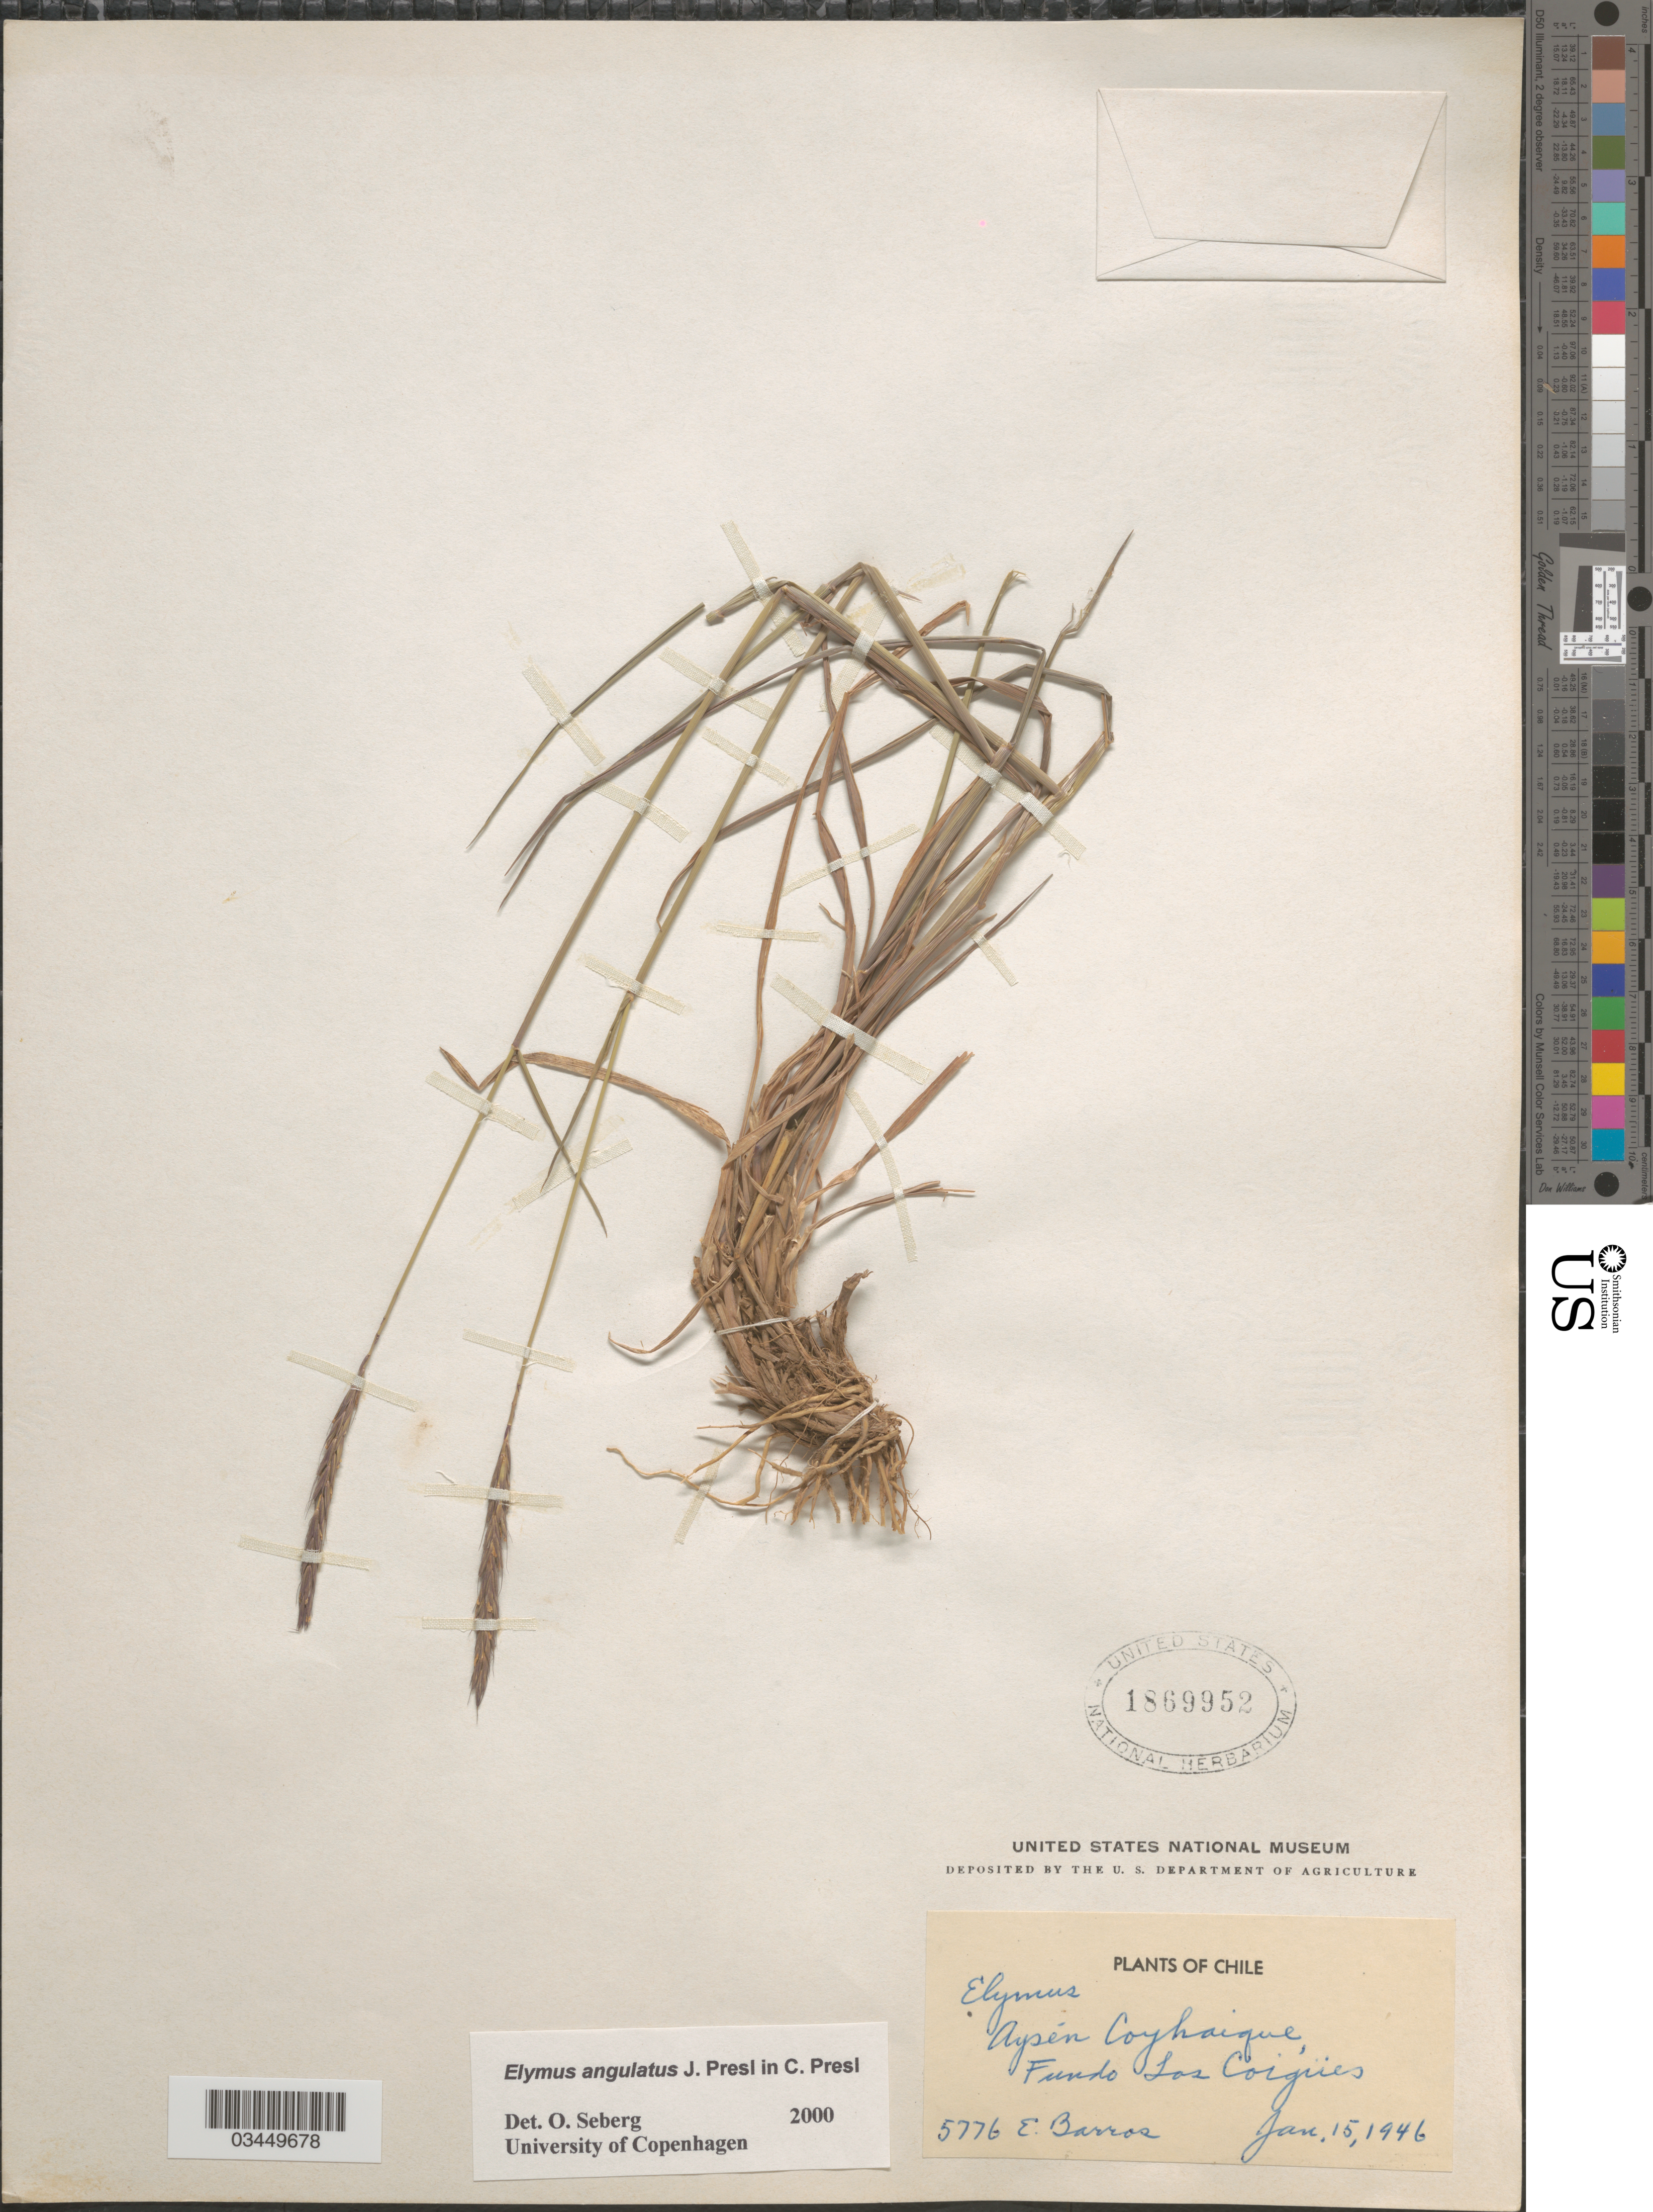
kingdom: Plantae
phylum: Tracheophyta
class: Liliopsida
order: Poales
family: Poaceae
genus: Elymus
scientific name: Elymus angulatus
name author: J. Presl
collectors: E. Barros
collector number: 5776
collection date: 1946-01-15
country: Chile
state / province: Aisén (XI)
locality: Aysén. Coyhaique. Fundo Los Coigües.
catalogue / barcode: US 1869952